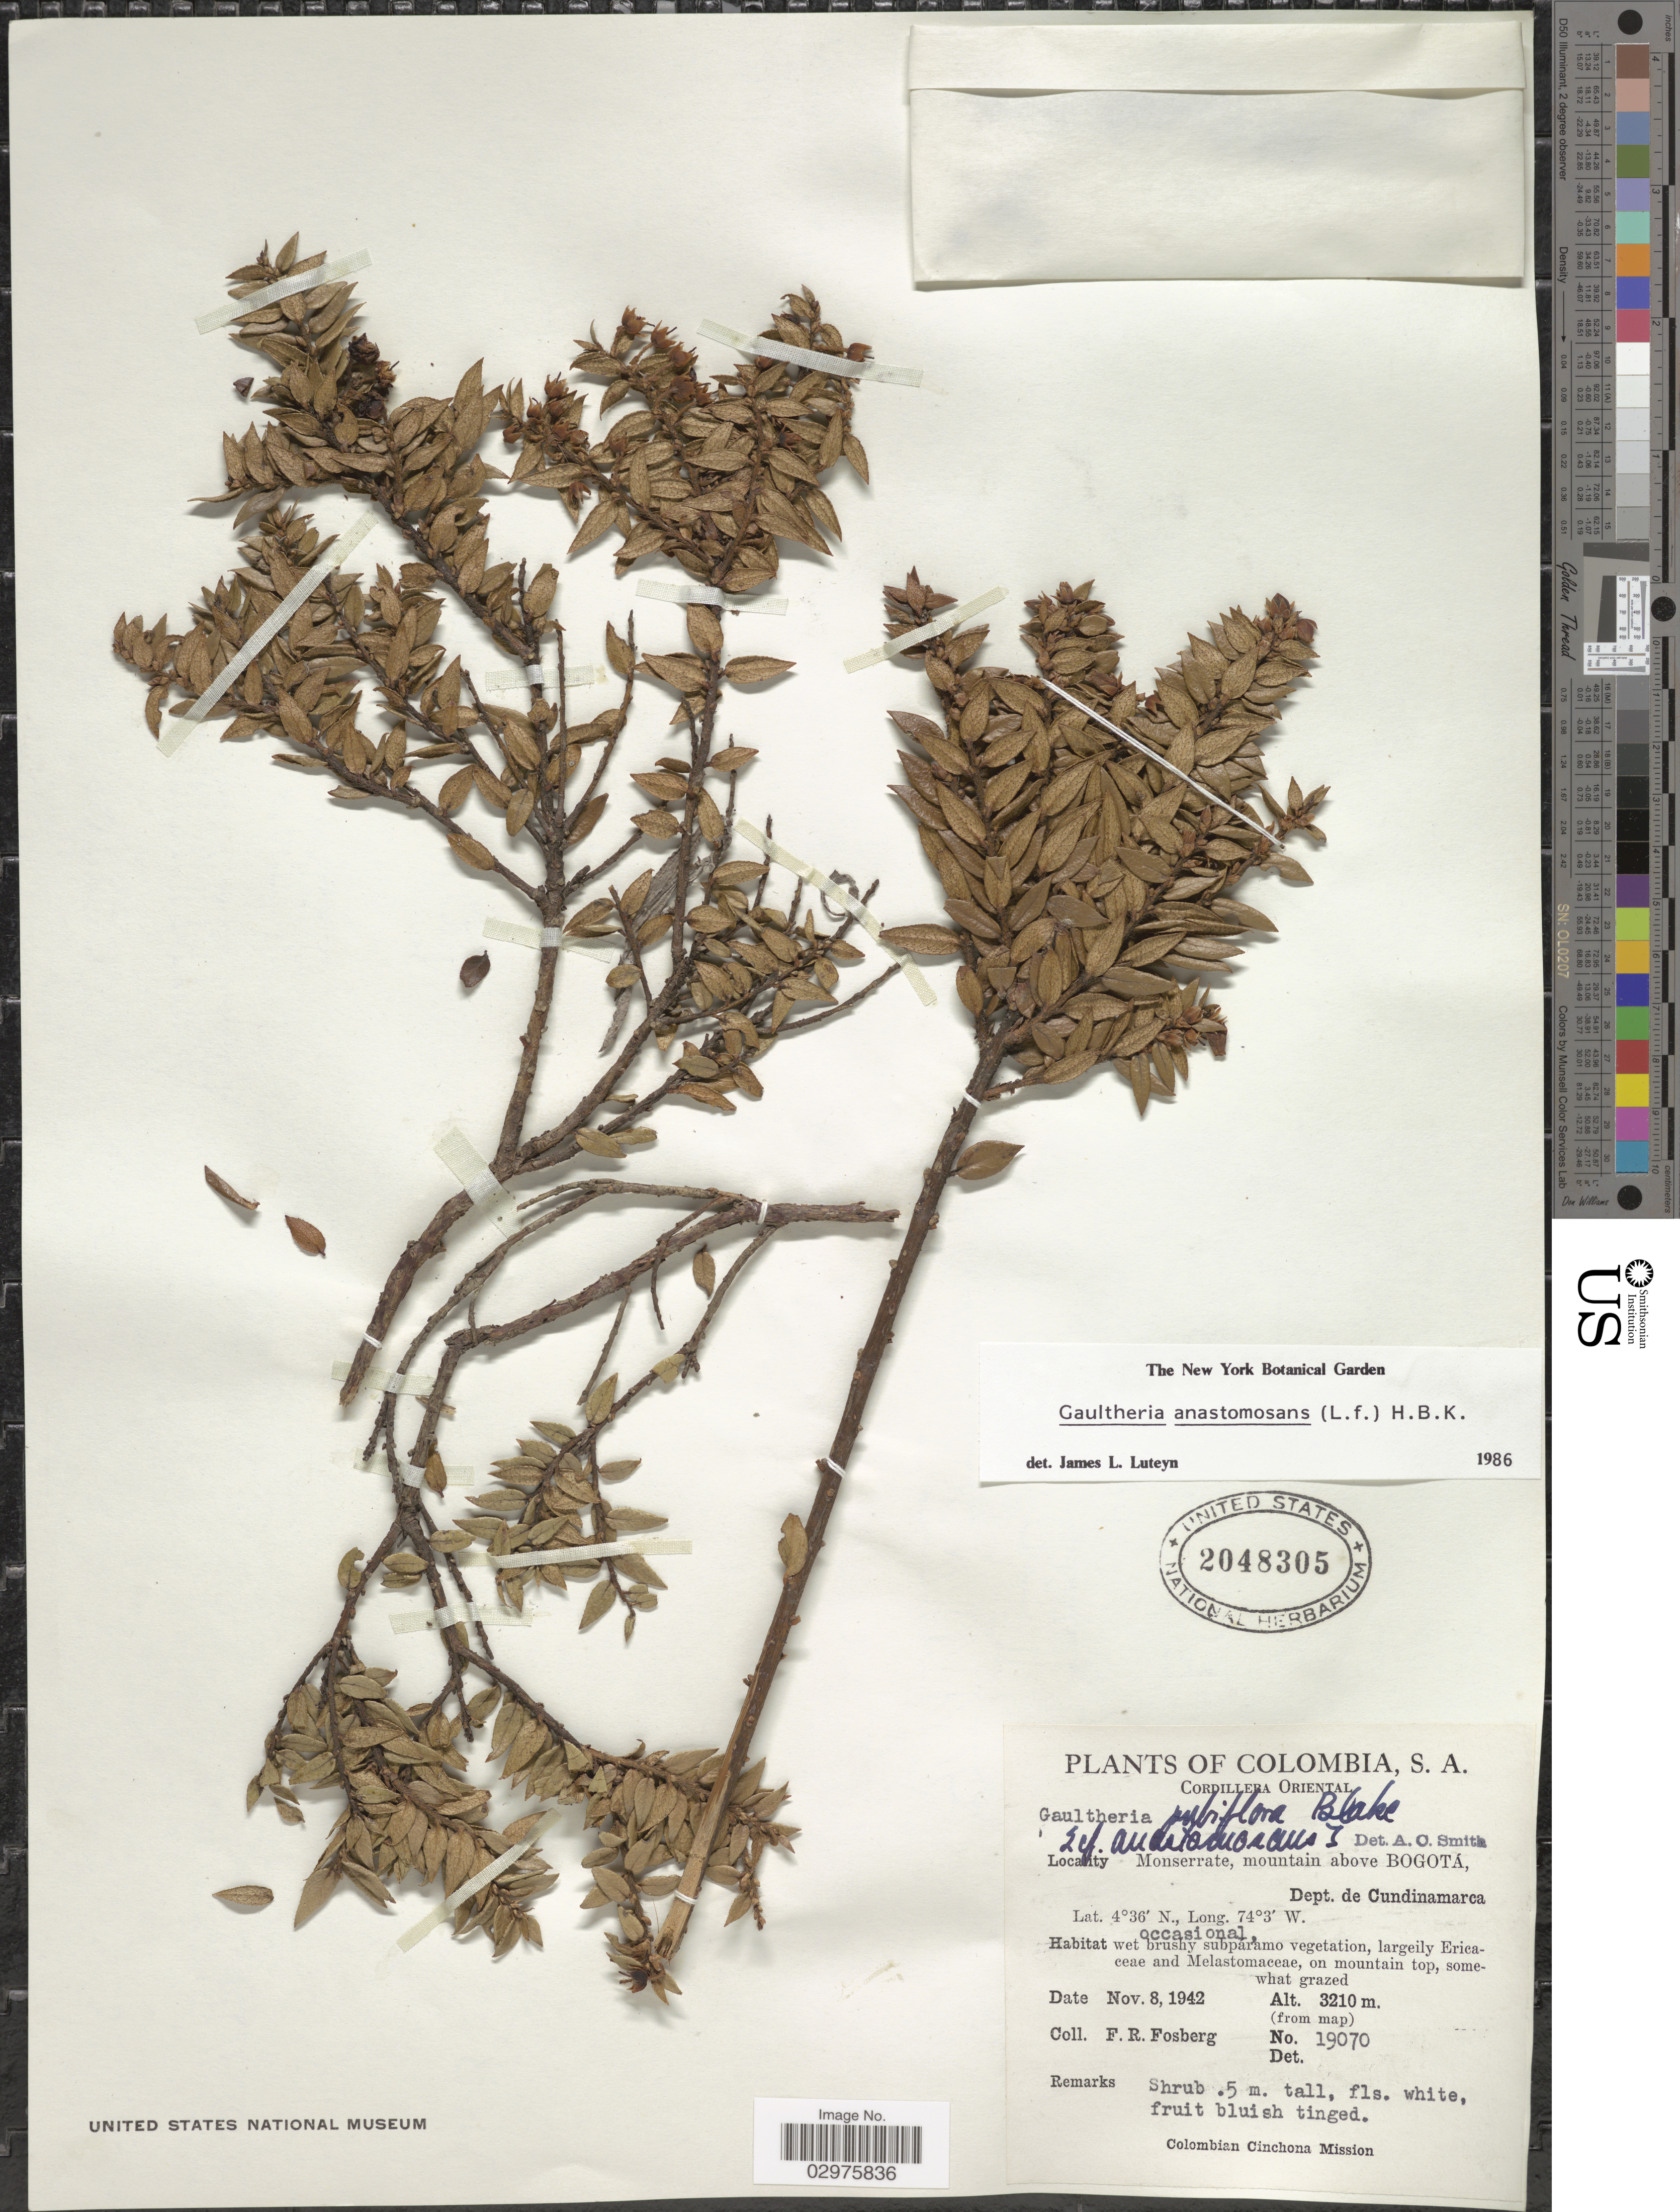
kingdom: Plantae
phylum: Tracheophyta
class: Magnoliopsida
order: Ericales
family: Ericaceae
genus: Gaultheria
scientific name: Gaultheria anastomosans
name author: (L. f.) Kunth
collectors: F. R. Fosberg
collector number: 19070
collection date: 1942-11-08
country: Colombia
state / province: Cundinamarca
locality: Cordillera Oriental. Monserrate, mountain above Bogotá, Dept. de Cundinamarca.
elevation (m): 3210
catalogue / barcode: US 2048305